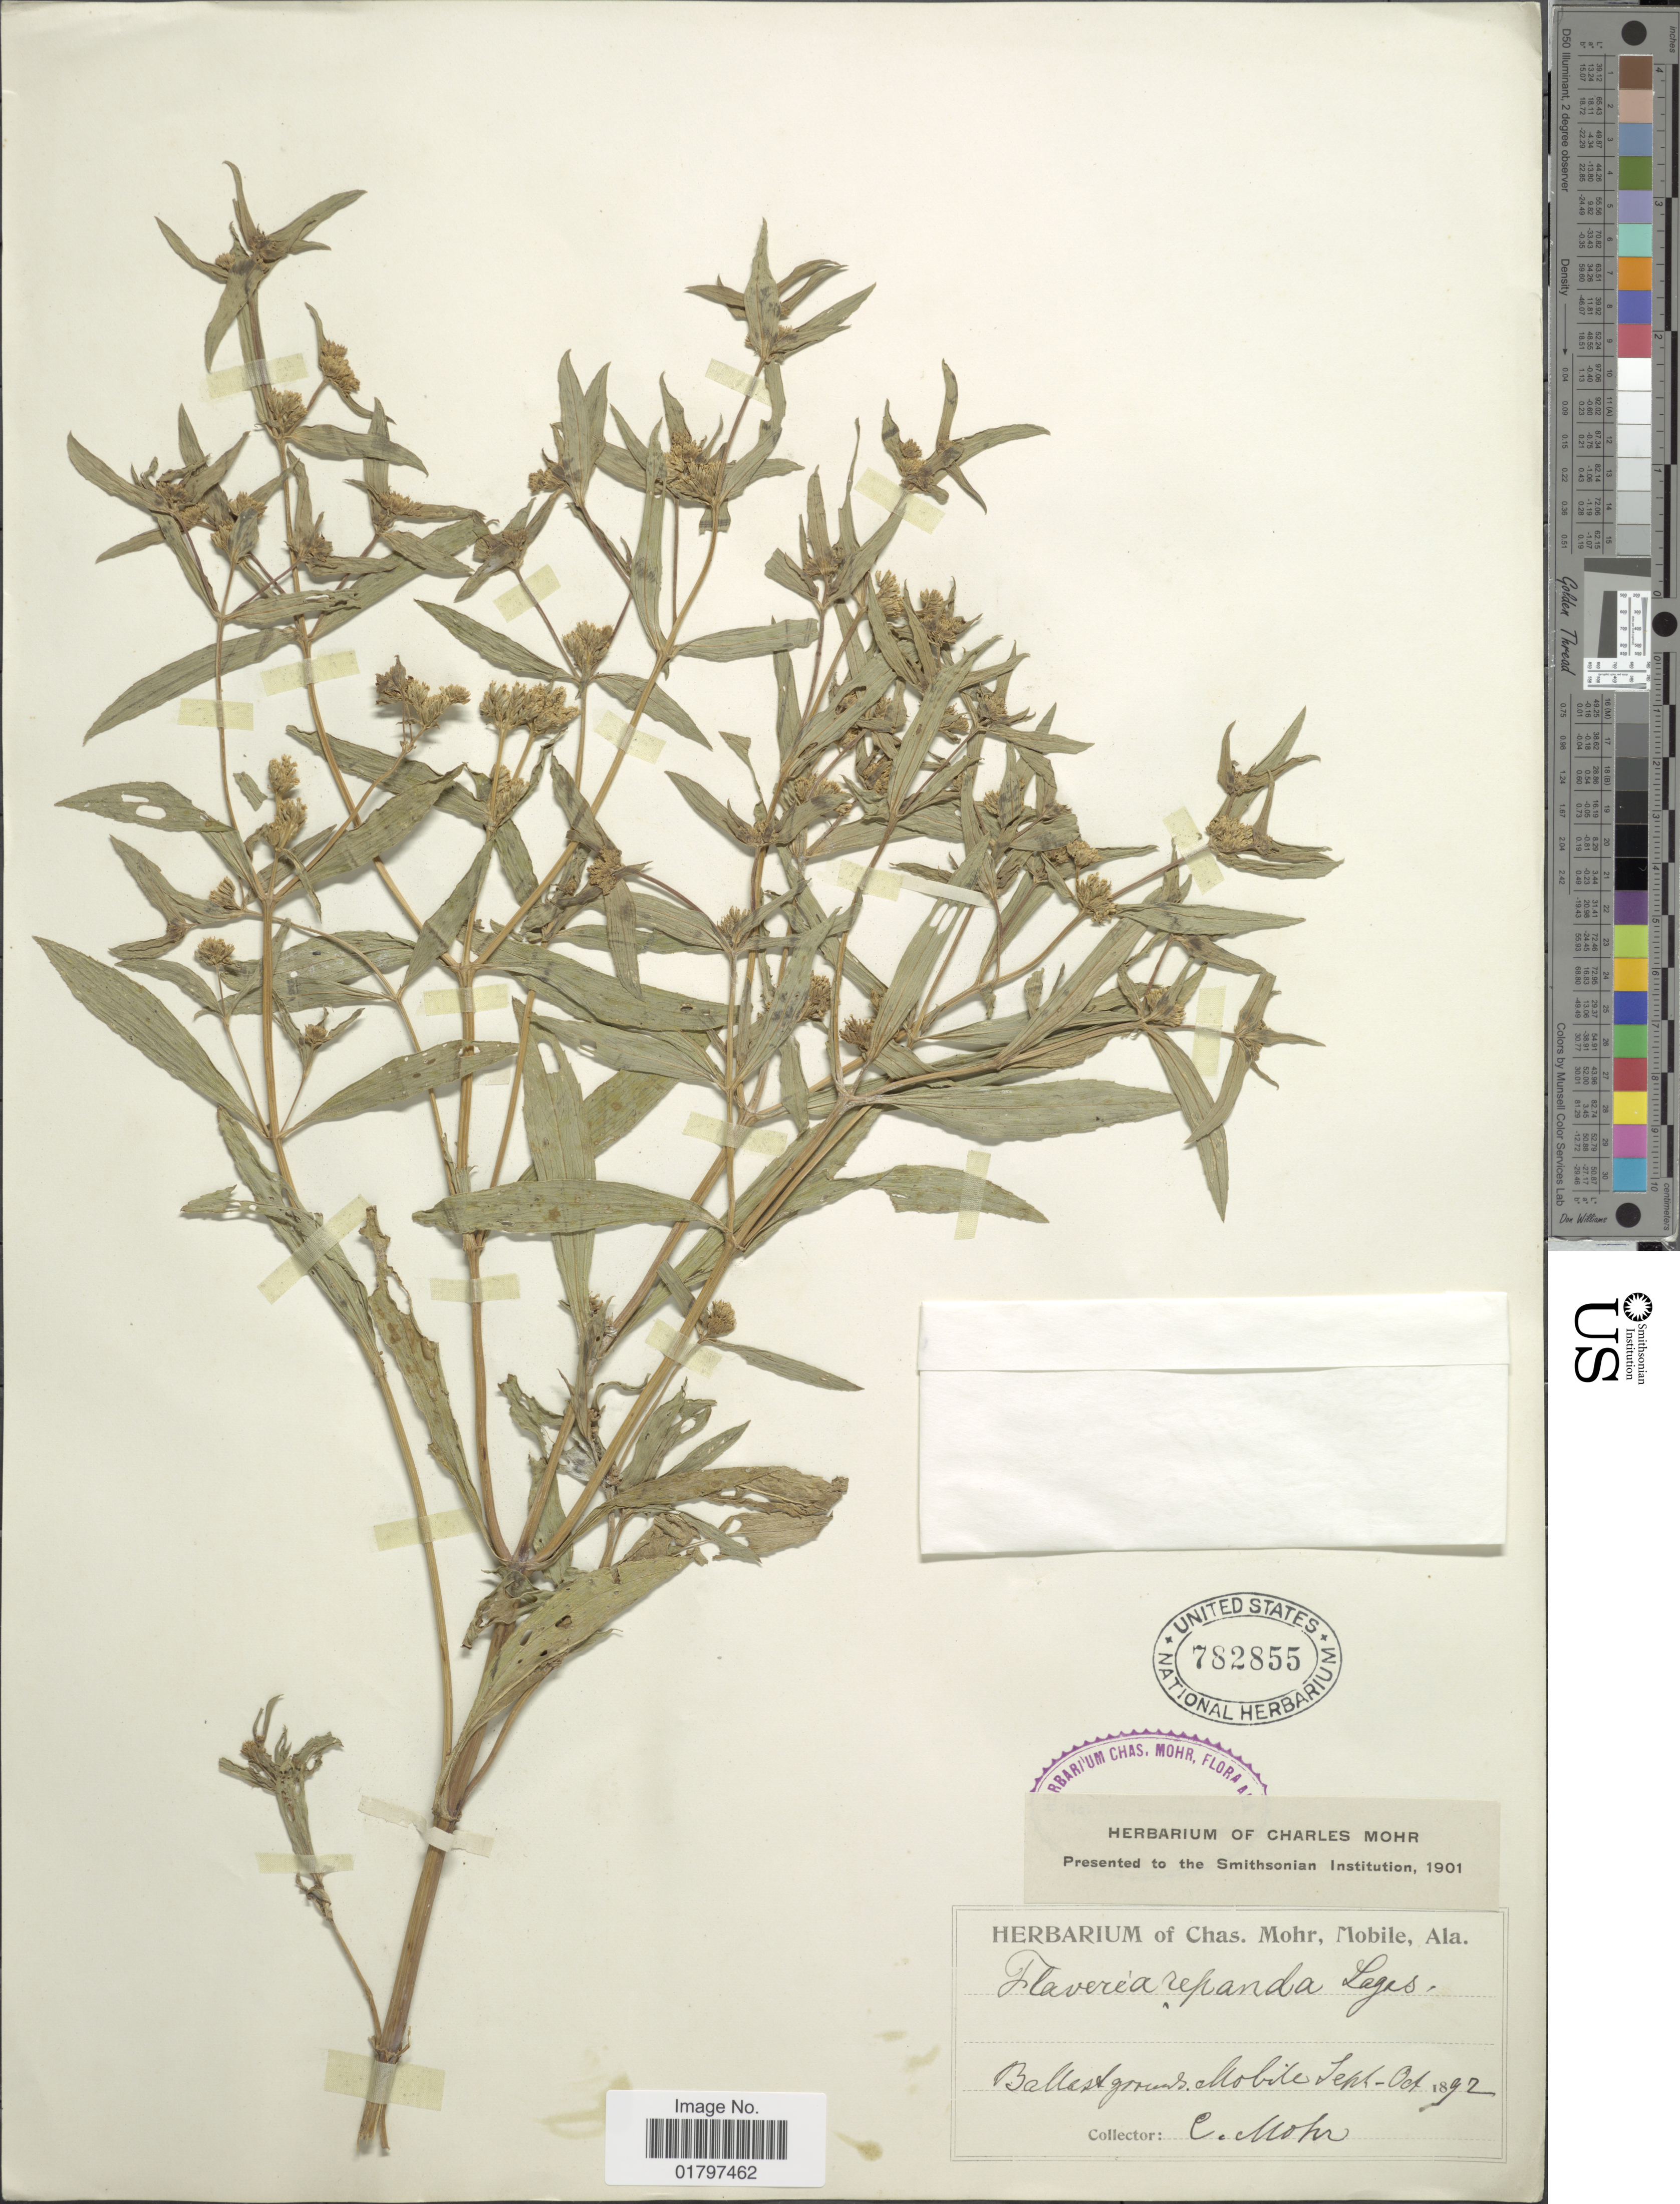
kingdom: Plantae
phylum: Tracheophyta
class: Magnoliopsida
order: Asterales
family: Asteraceae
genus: Flaveria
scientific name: Flaveria bidentis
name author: (L.) Kuntze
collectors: Mohr, C. T. (herbarium)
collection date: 1892-09/1892-10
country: United States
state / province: Alabama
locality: Ballast ground, Mobile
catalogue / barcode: US 782855